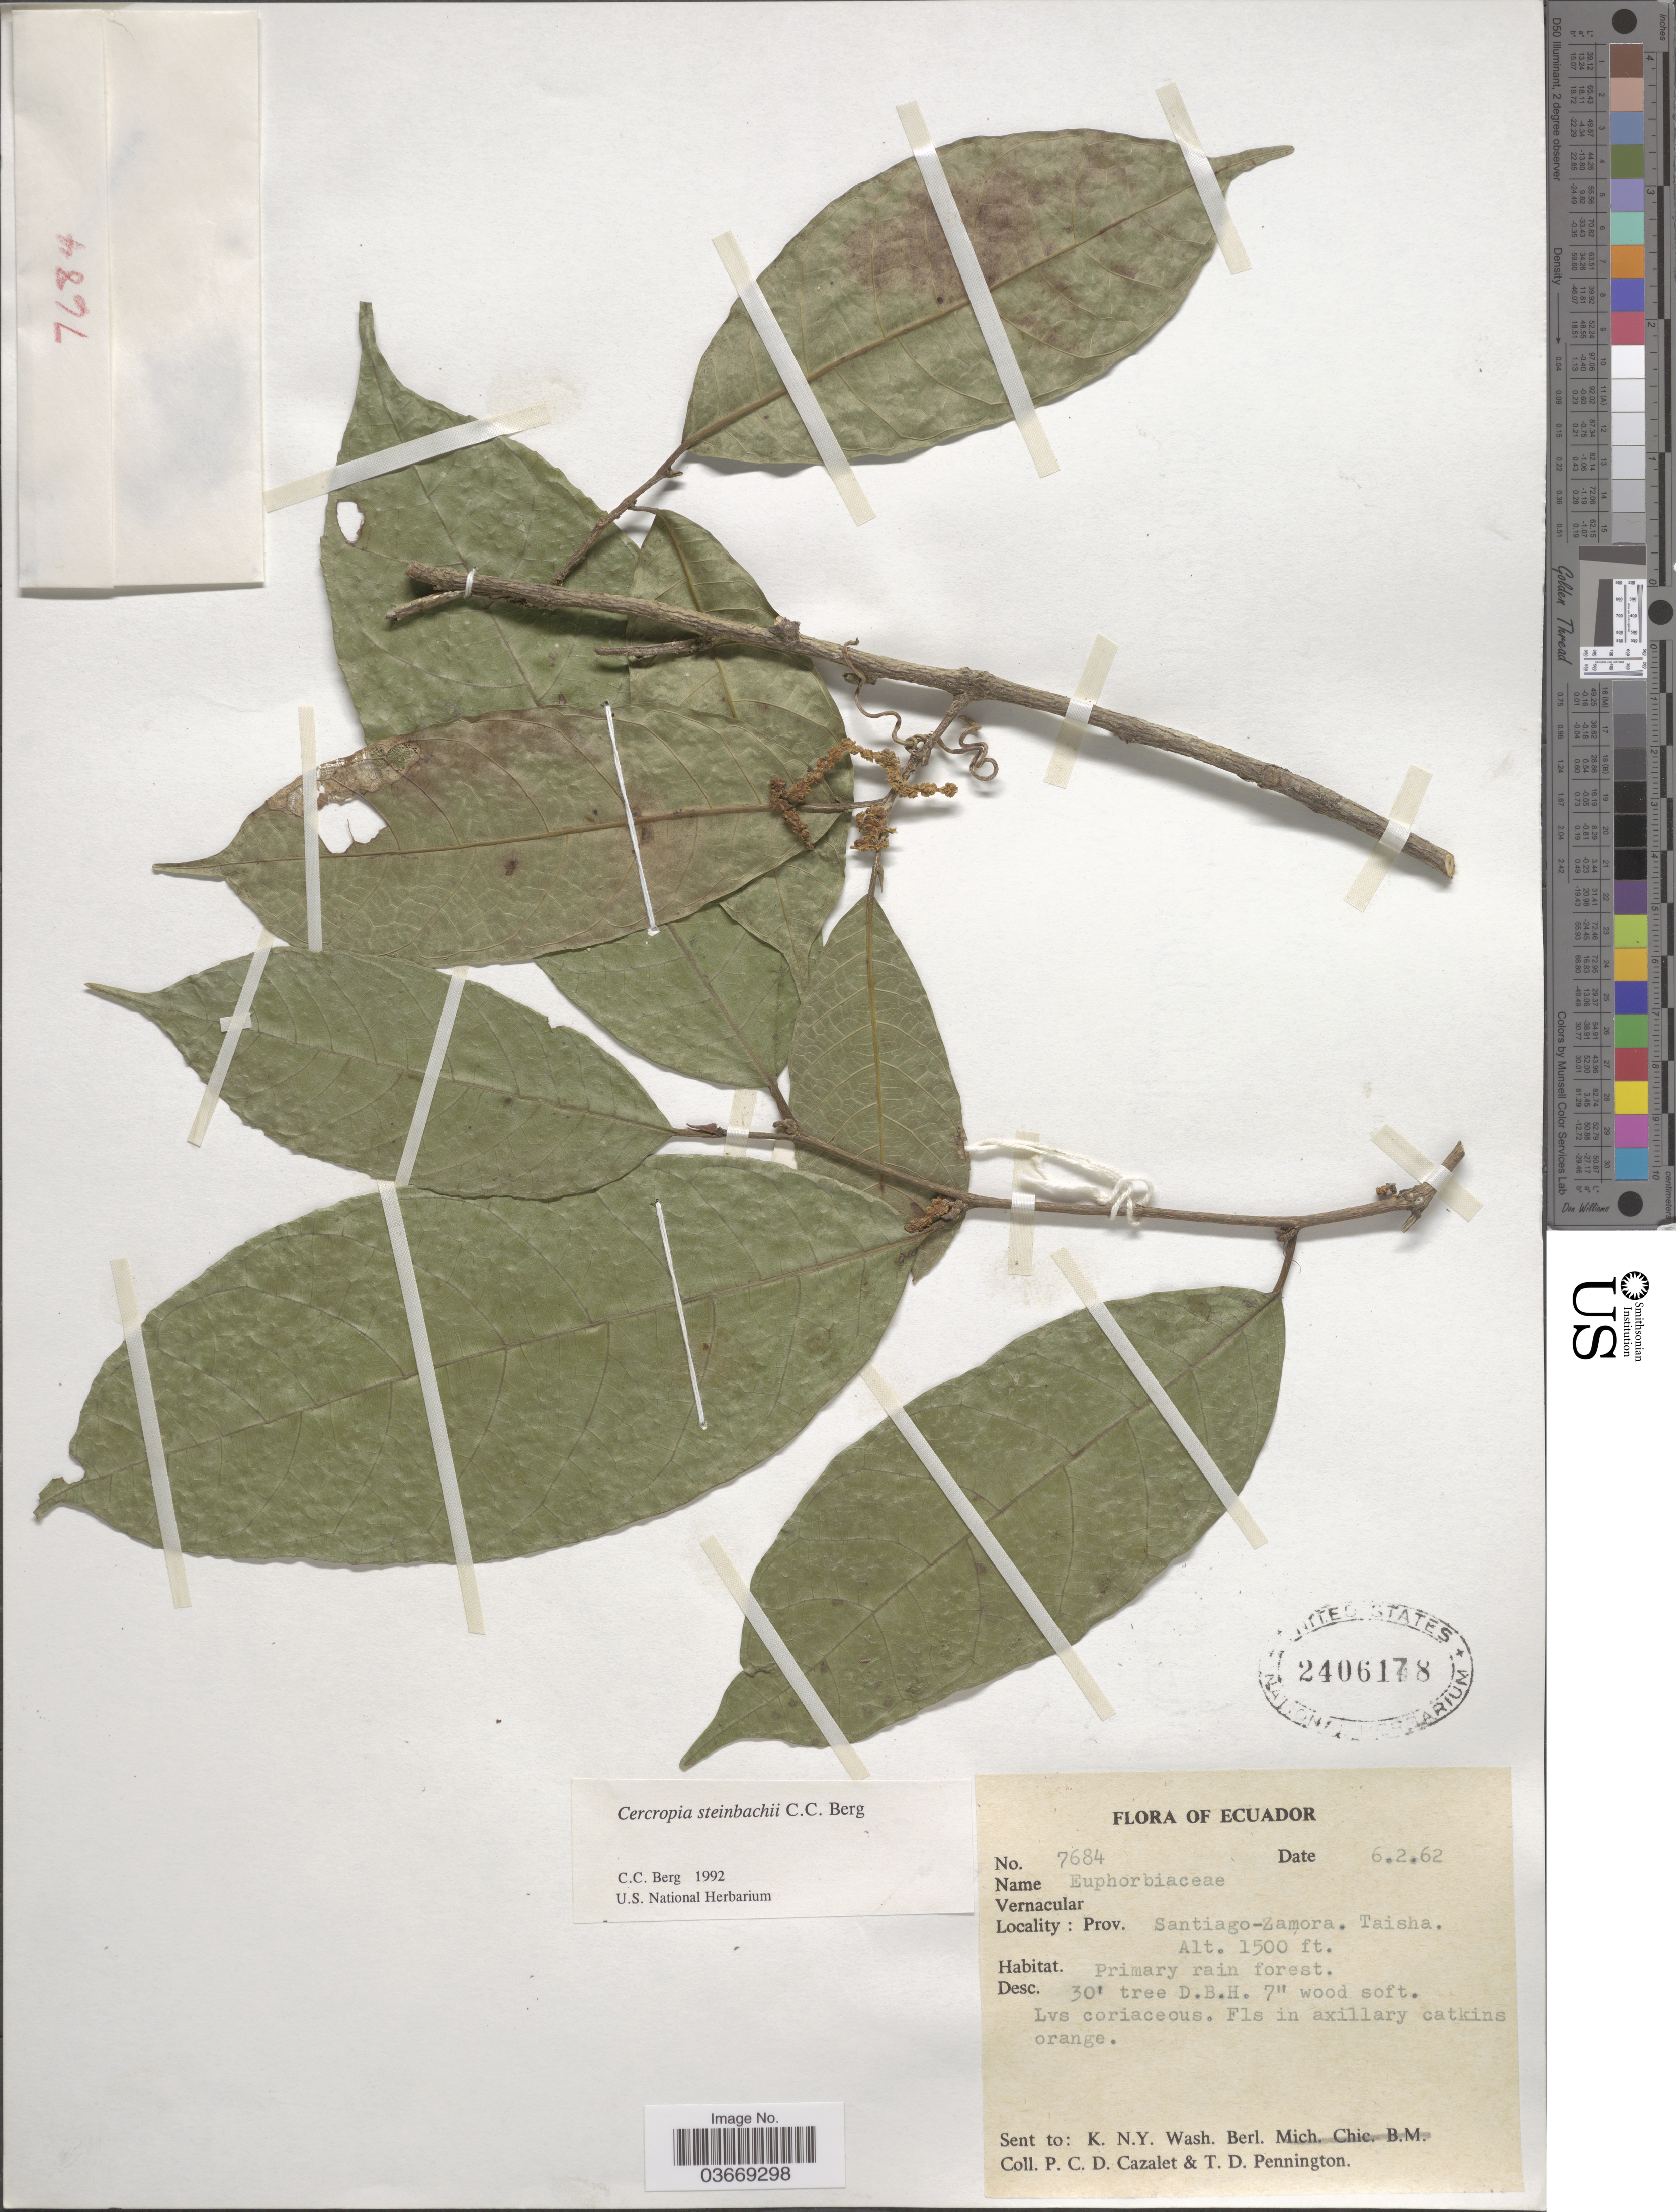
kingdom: Plantae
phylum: Tracheophyta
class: Magnoliopsida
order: Rosales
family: Moraceae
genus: Sorocea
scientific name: Sorocea steinbachii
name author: C.C. Berg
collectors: P. C. D. Cazalet & T. D. Pennington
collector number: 7684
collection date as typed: Transcribed d/m/y: 6/2/62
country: Ecuador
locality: Prov. Santiago-Zamora. Taisha.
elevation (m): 457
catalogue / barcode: US 2406178